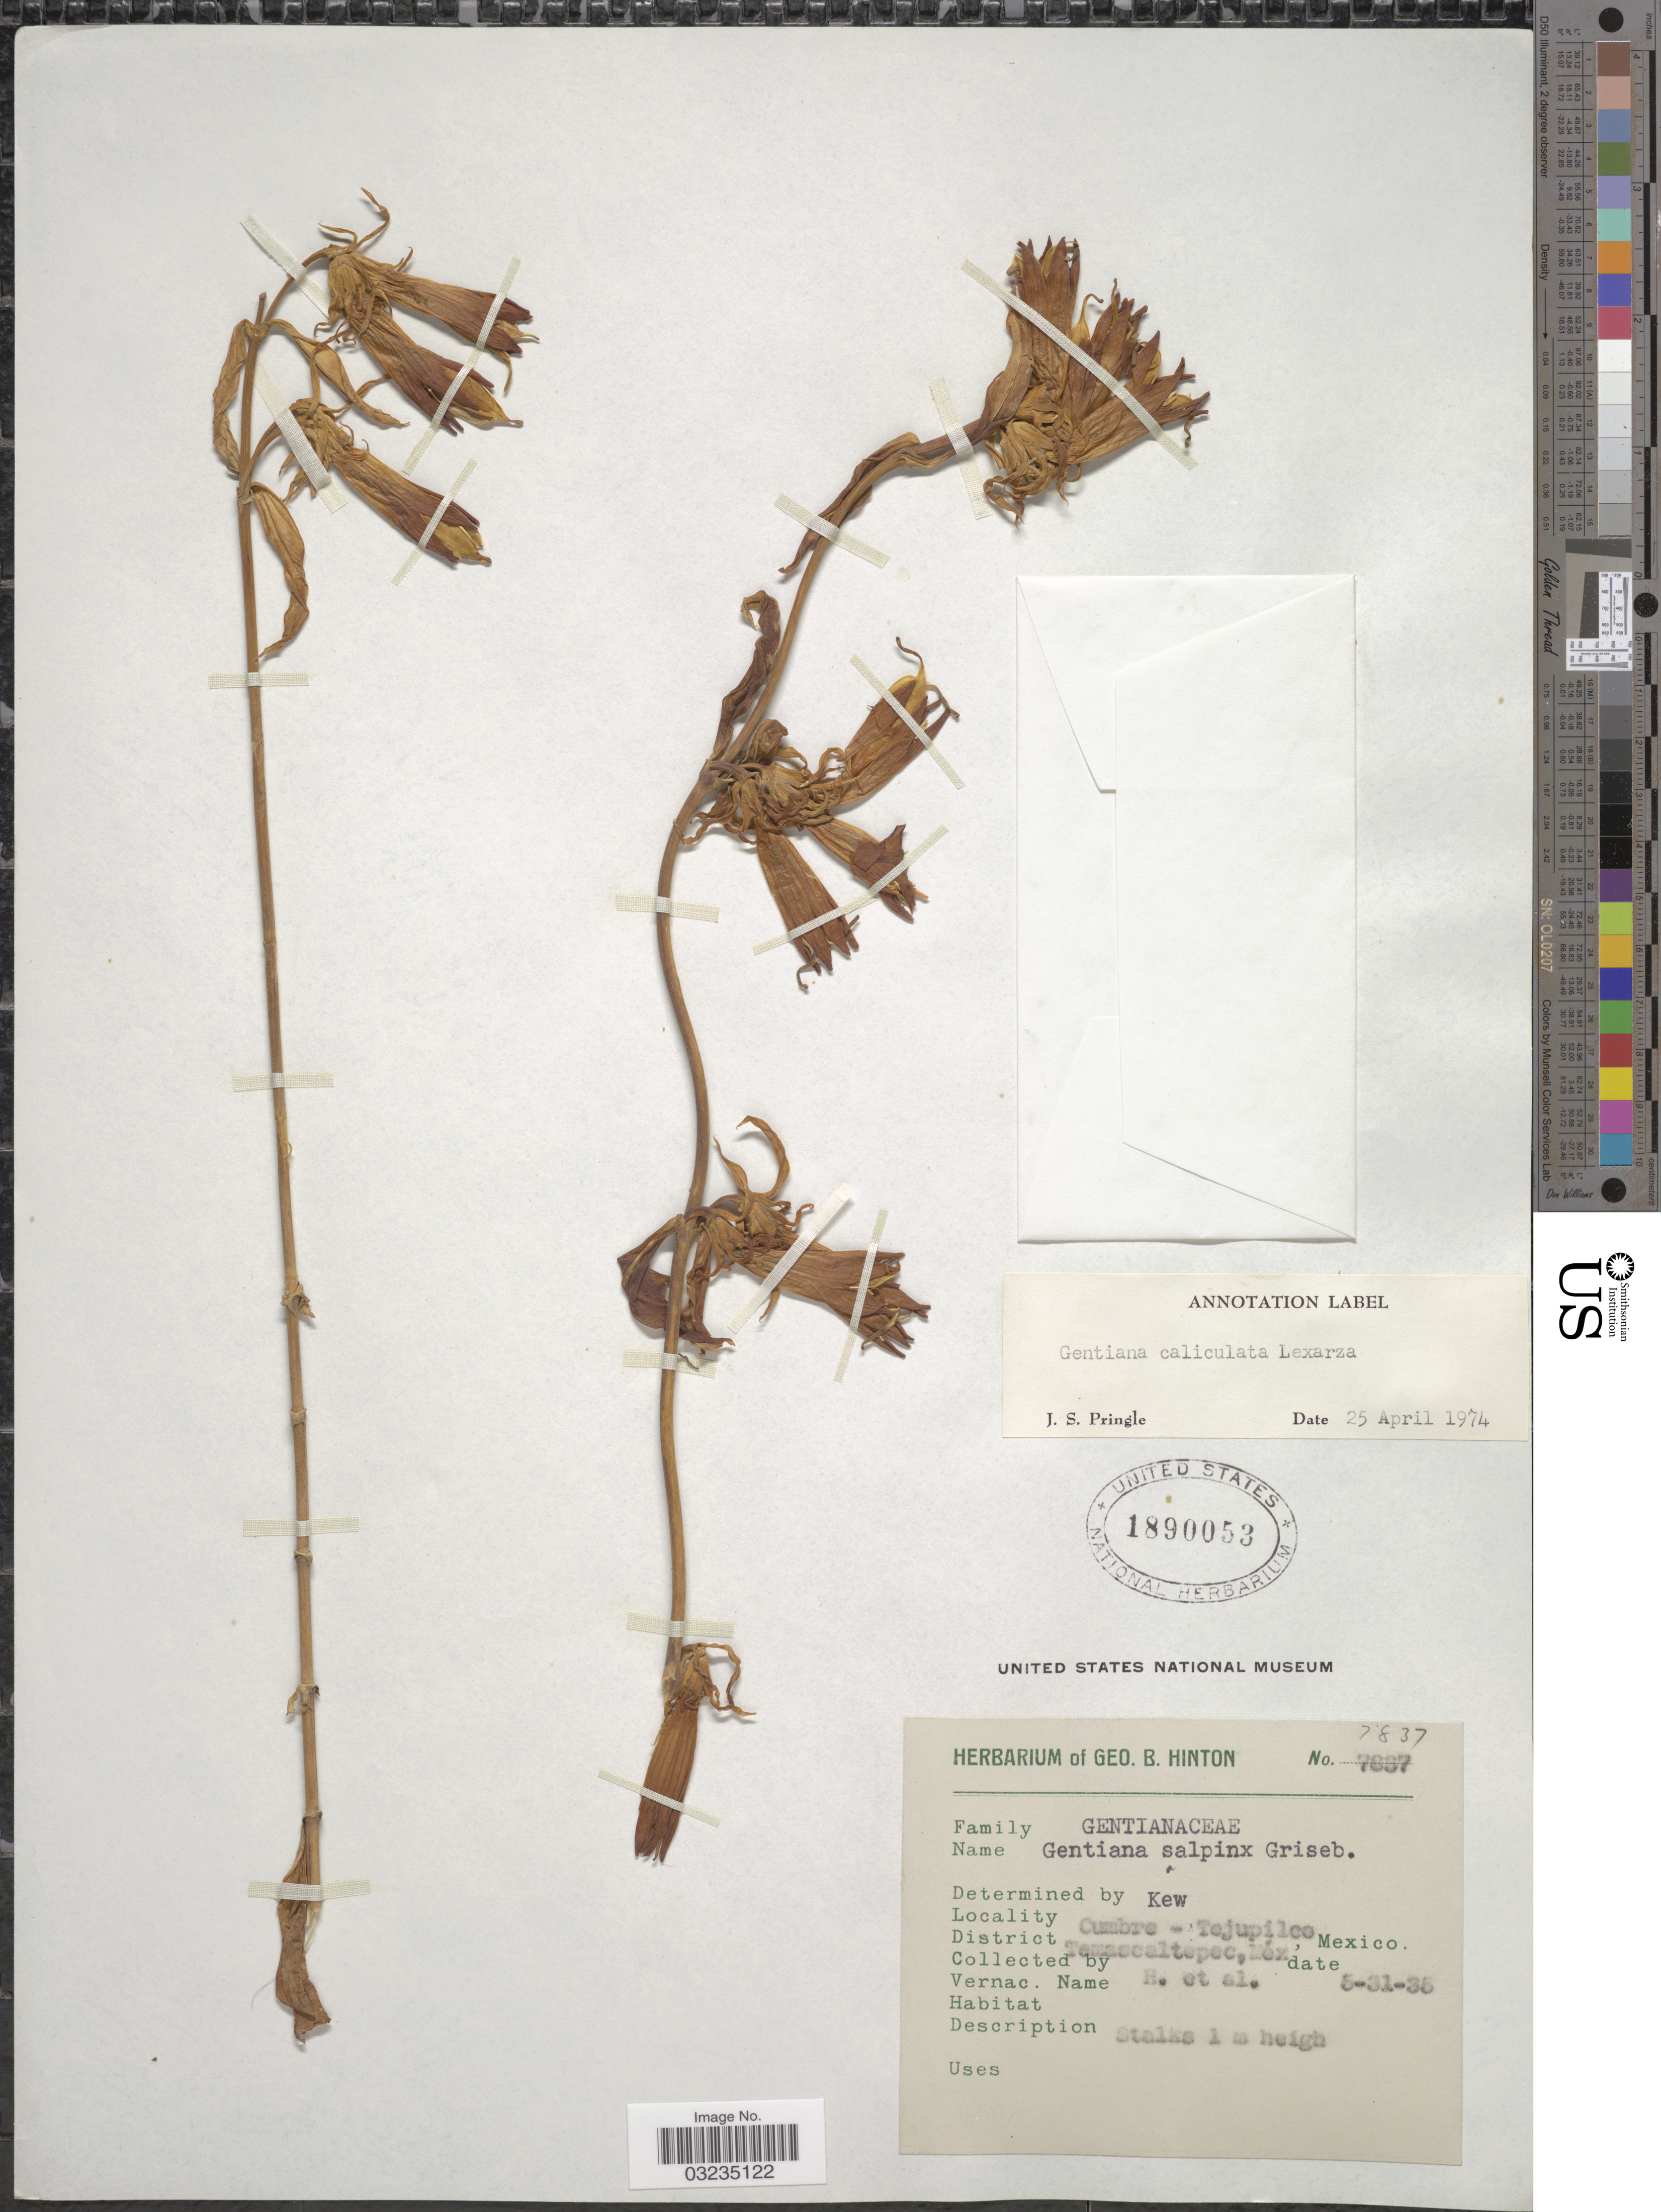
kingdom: Plantae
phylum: Tracheophyta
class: Magnoliopsida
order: Gentianales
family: Gentianaceae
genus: Gentiana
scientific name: Gentiana caliculata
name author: Lex.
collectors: G. B. Hinton & et al.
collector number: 7837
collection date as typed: Transcribed d/m/y: 31/5/36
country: Mexico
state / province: México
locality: Cumbre-Tejupilco. District Temascaltepec, Méx.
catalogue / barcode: US 1890053